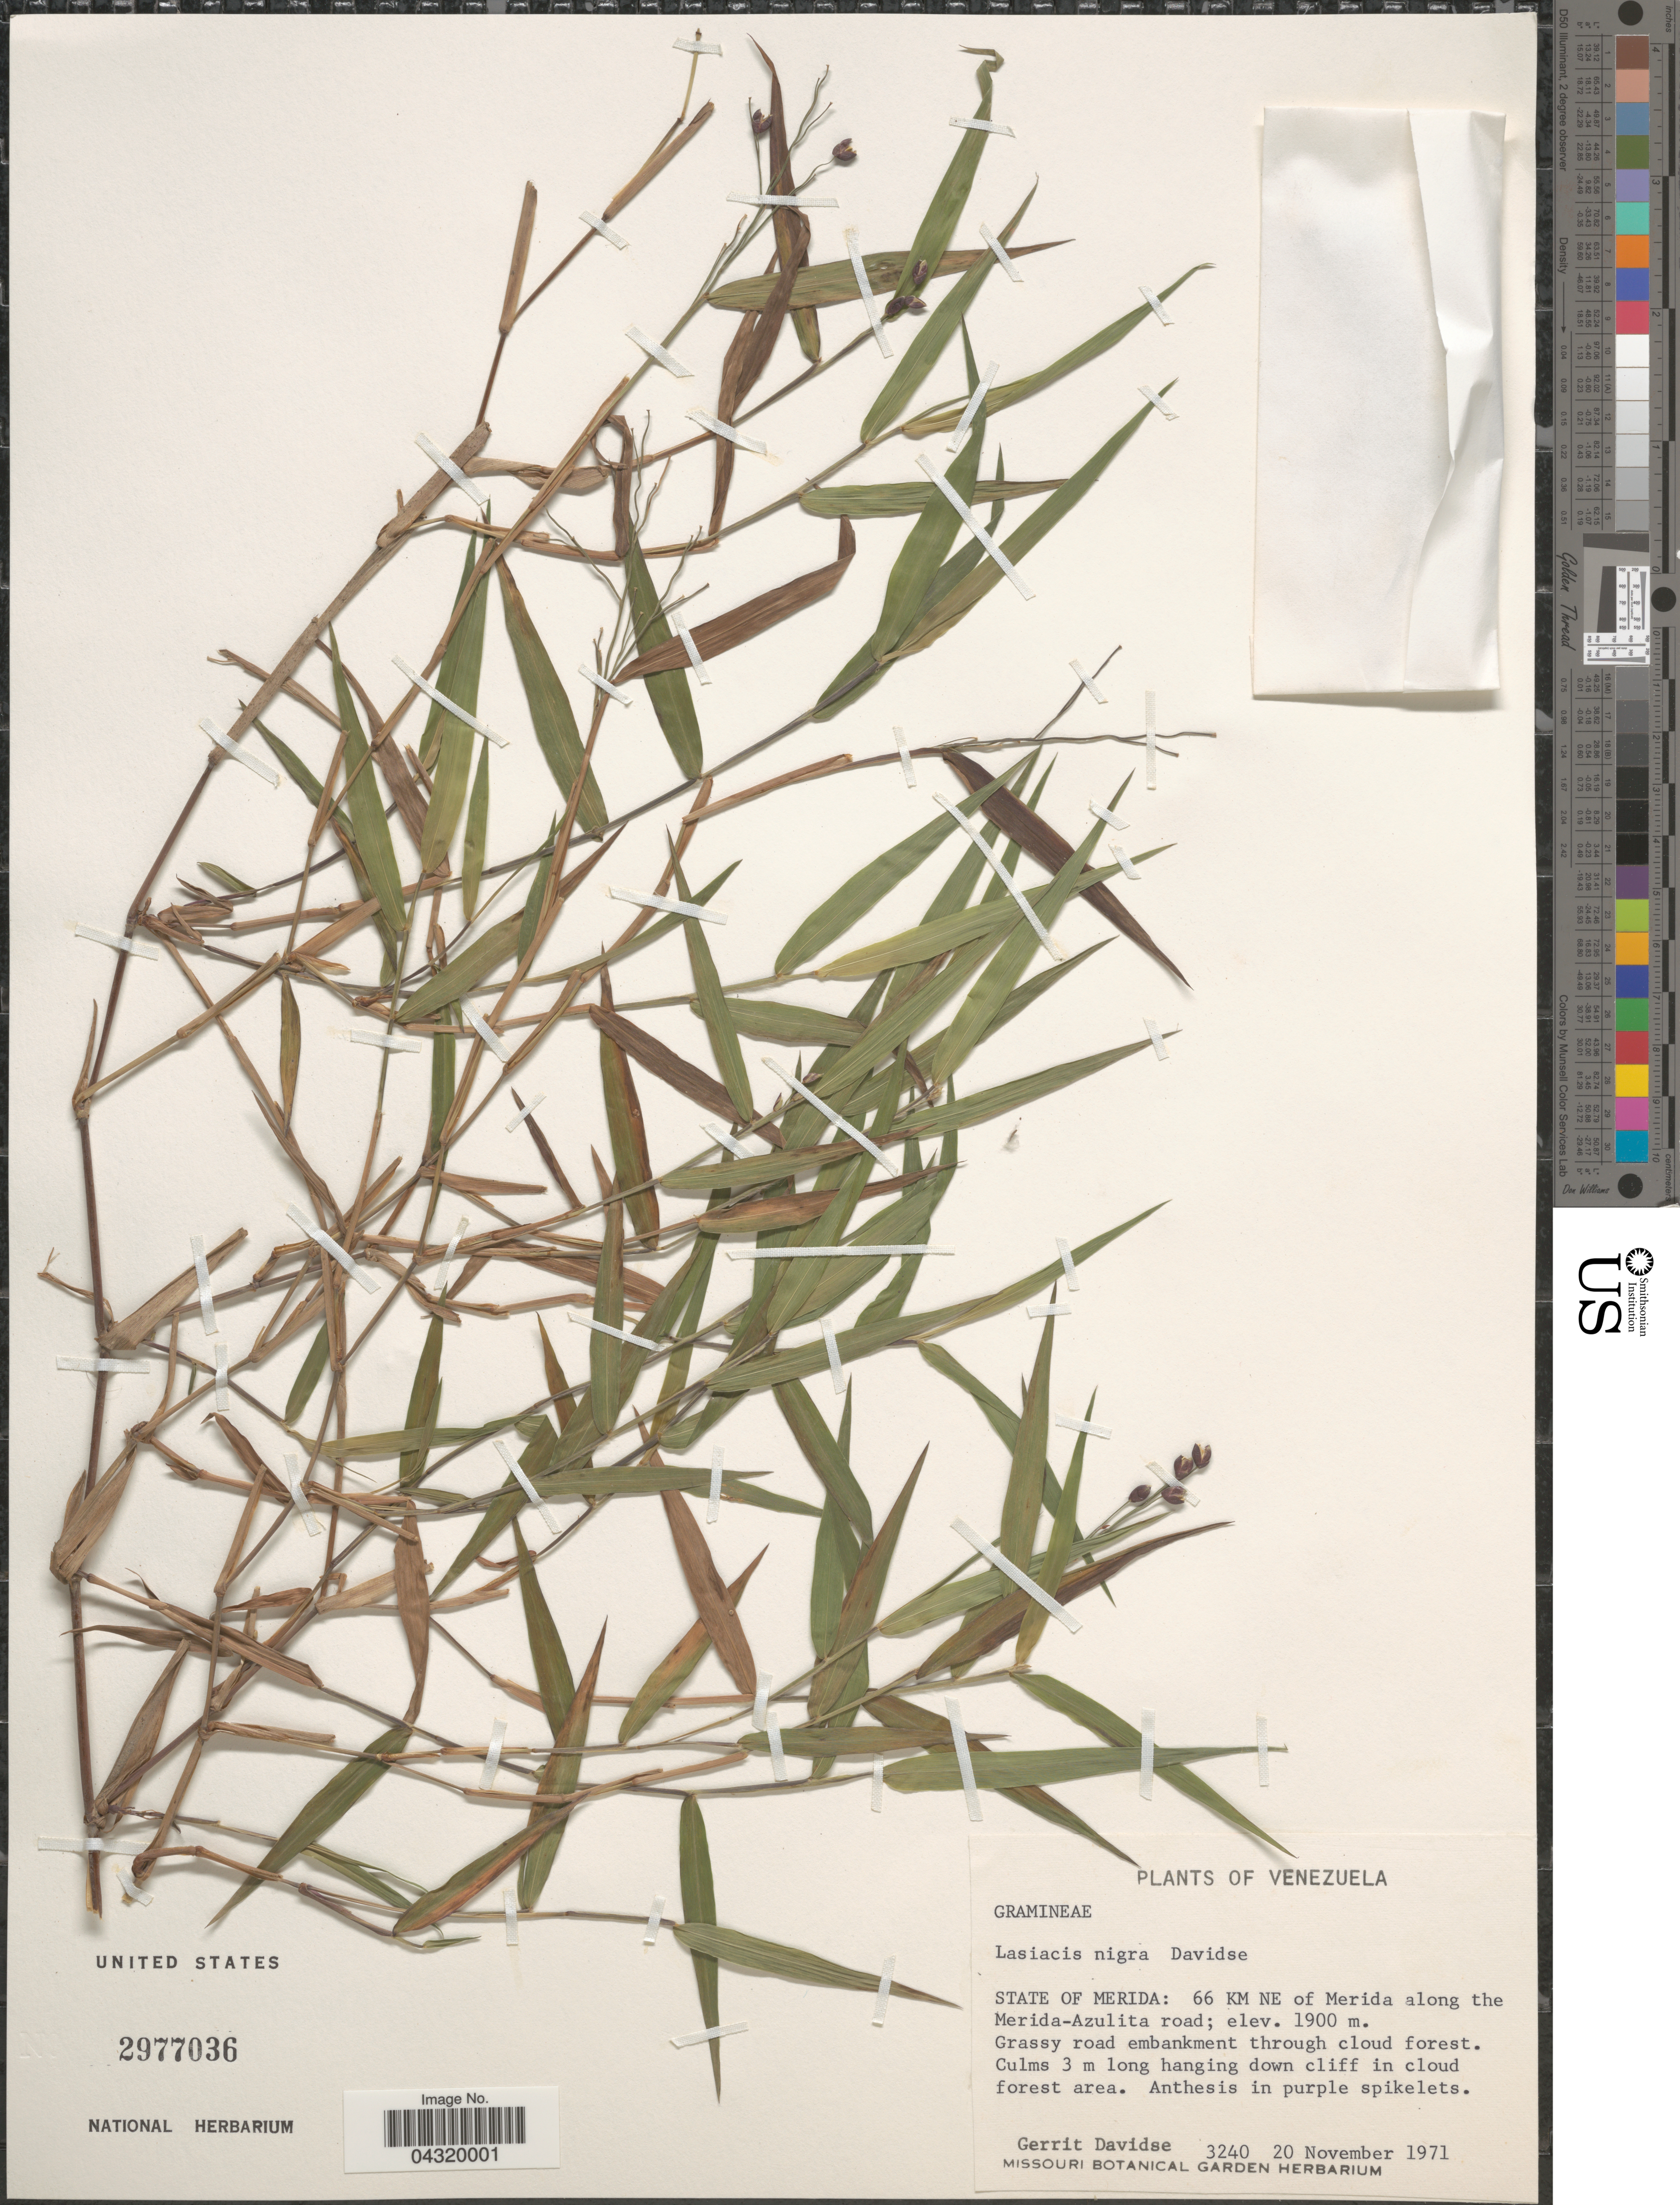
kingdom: Plantae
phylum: Tracheophyta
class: Liliopsida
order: Poales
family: Poaceae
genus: Lasiacis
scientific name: Lasiacis nigra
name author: Davidse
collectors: G. Davidse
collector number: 3240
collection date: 1971-11-20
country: Venezuela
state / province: Merida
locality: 66 KM NE of Merida along the Merida-Azulita road.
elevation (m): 1900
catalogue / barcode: US 2977036